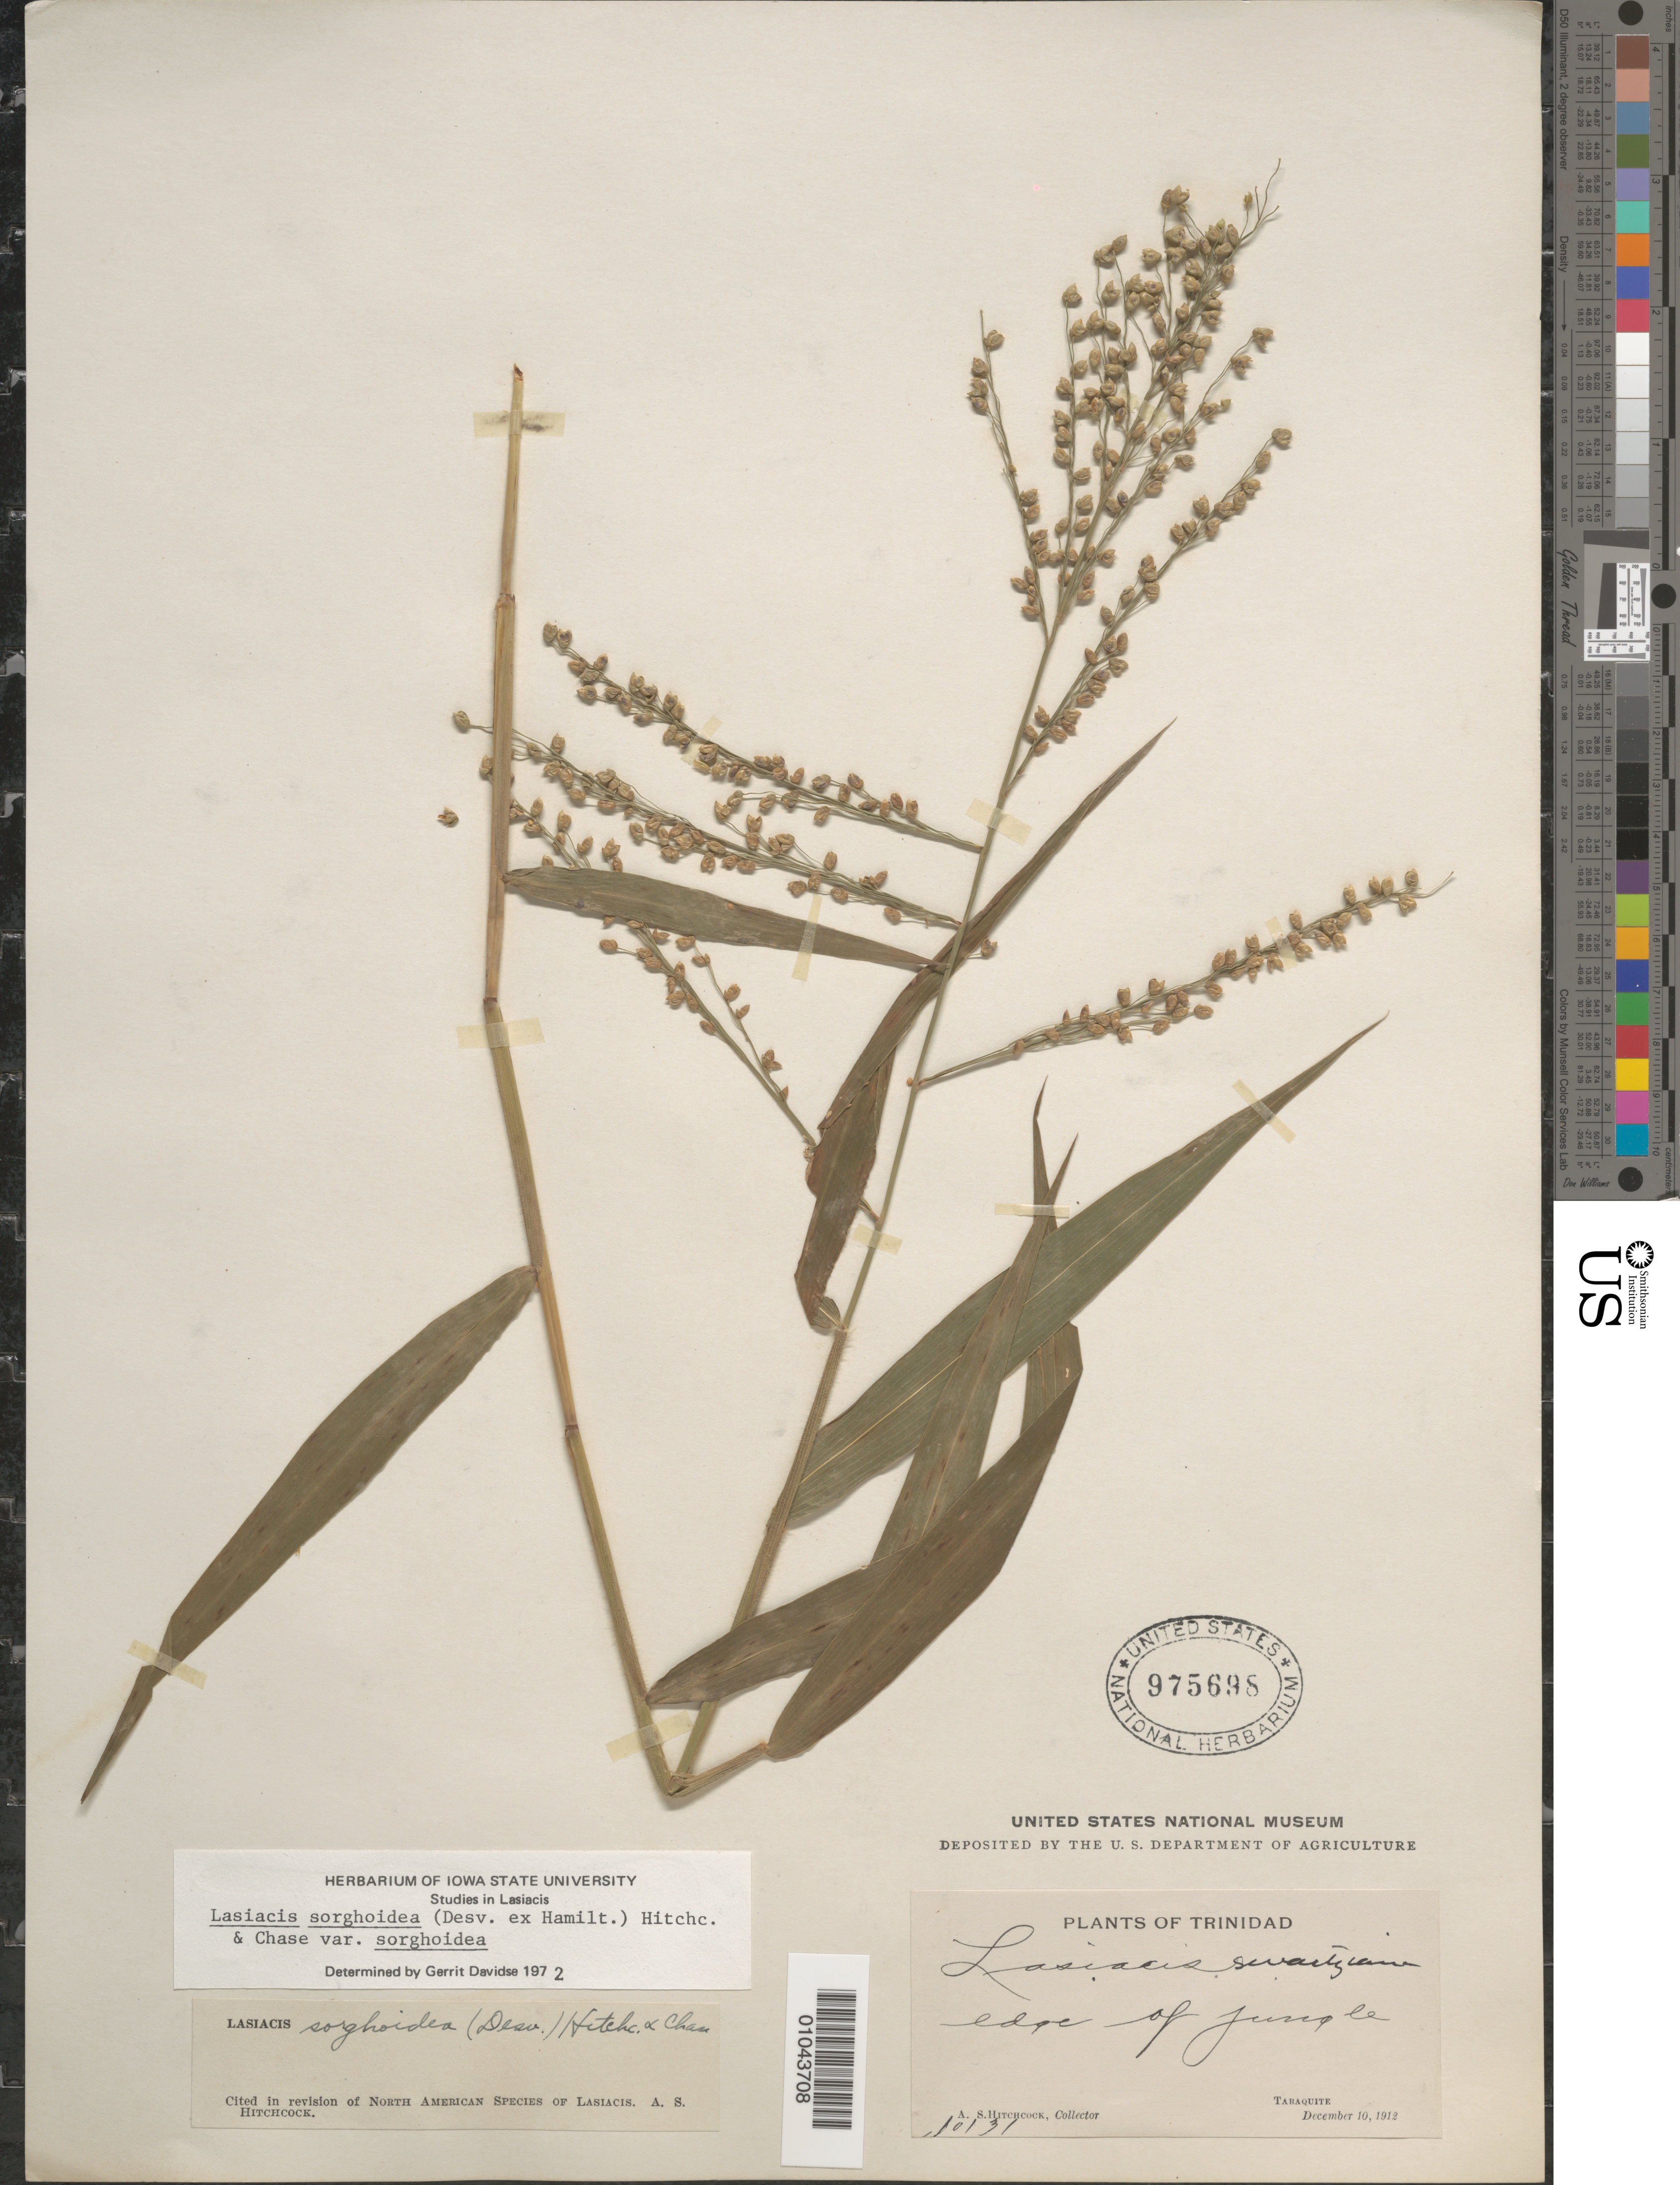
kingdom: Plantae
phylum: Tracheophyta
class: Liliopsida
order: Poales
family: Poaceae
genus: Lasiacis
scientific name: Lasiacis sorghoidea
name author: (Desv. ex Ham.) Hitchc. & Chase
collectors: A. S. Hitchcock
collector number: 10131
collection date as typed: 10 Dec 1912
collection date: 1912-12-10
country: Trinidad and Tobago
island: Trinidad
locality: Tabaquite, edge of jungle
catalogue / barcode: US 975698